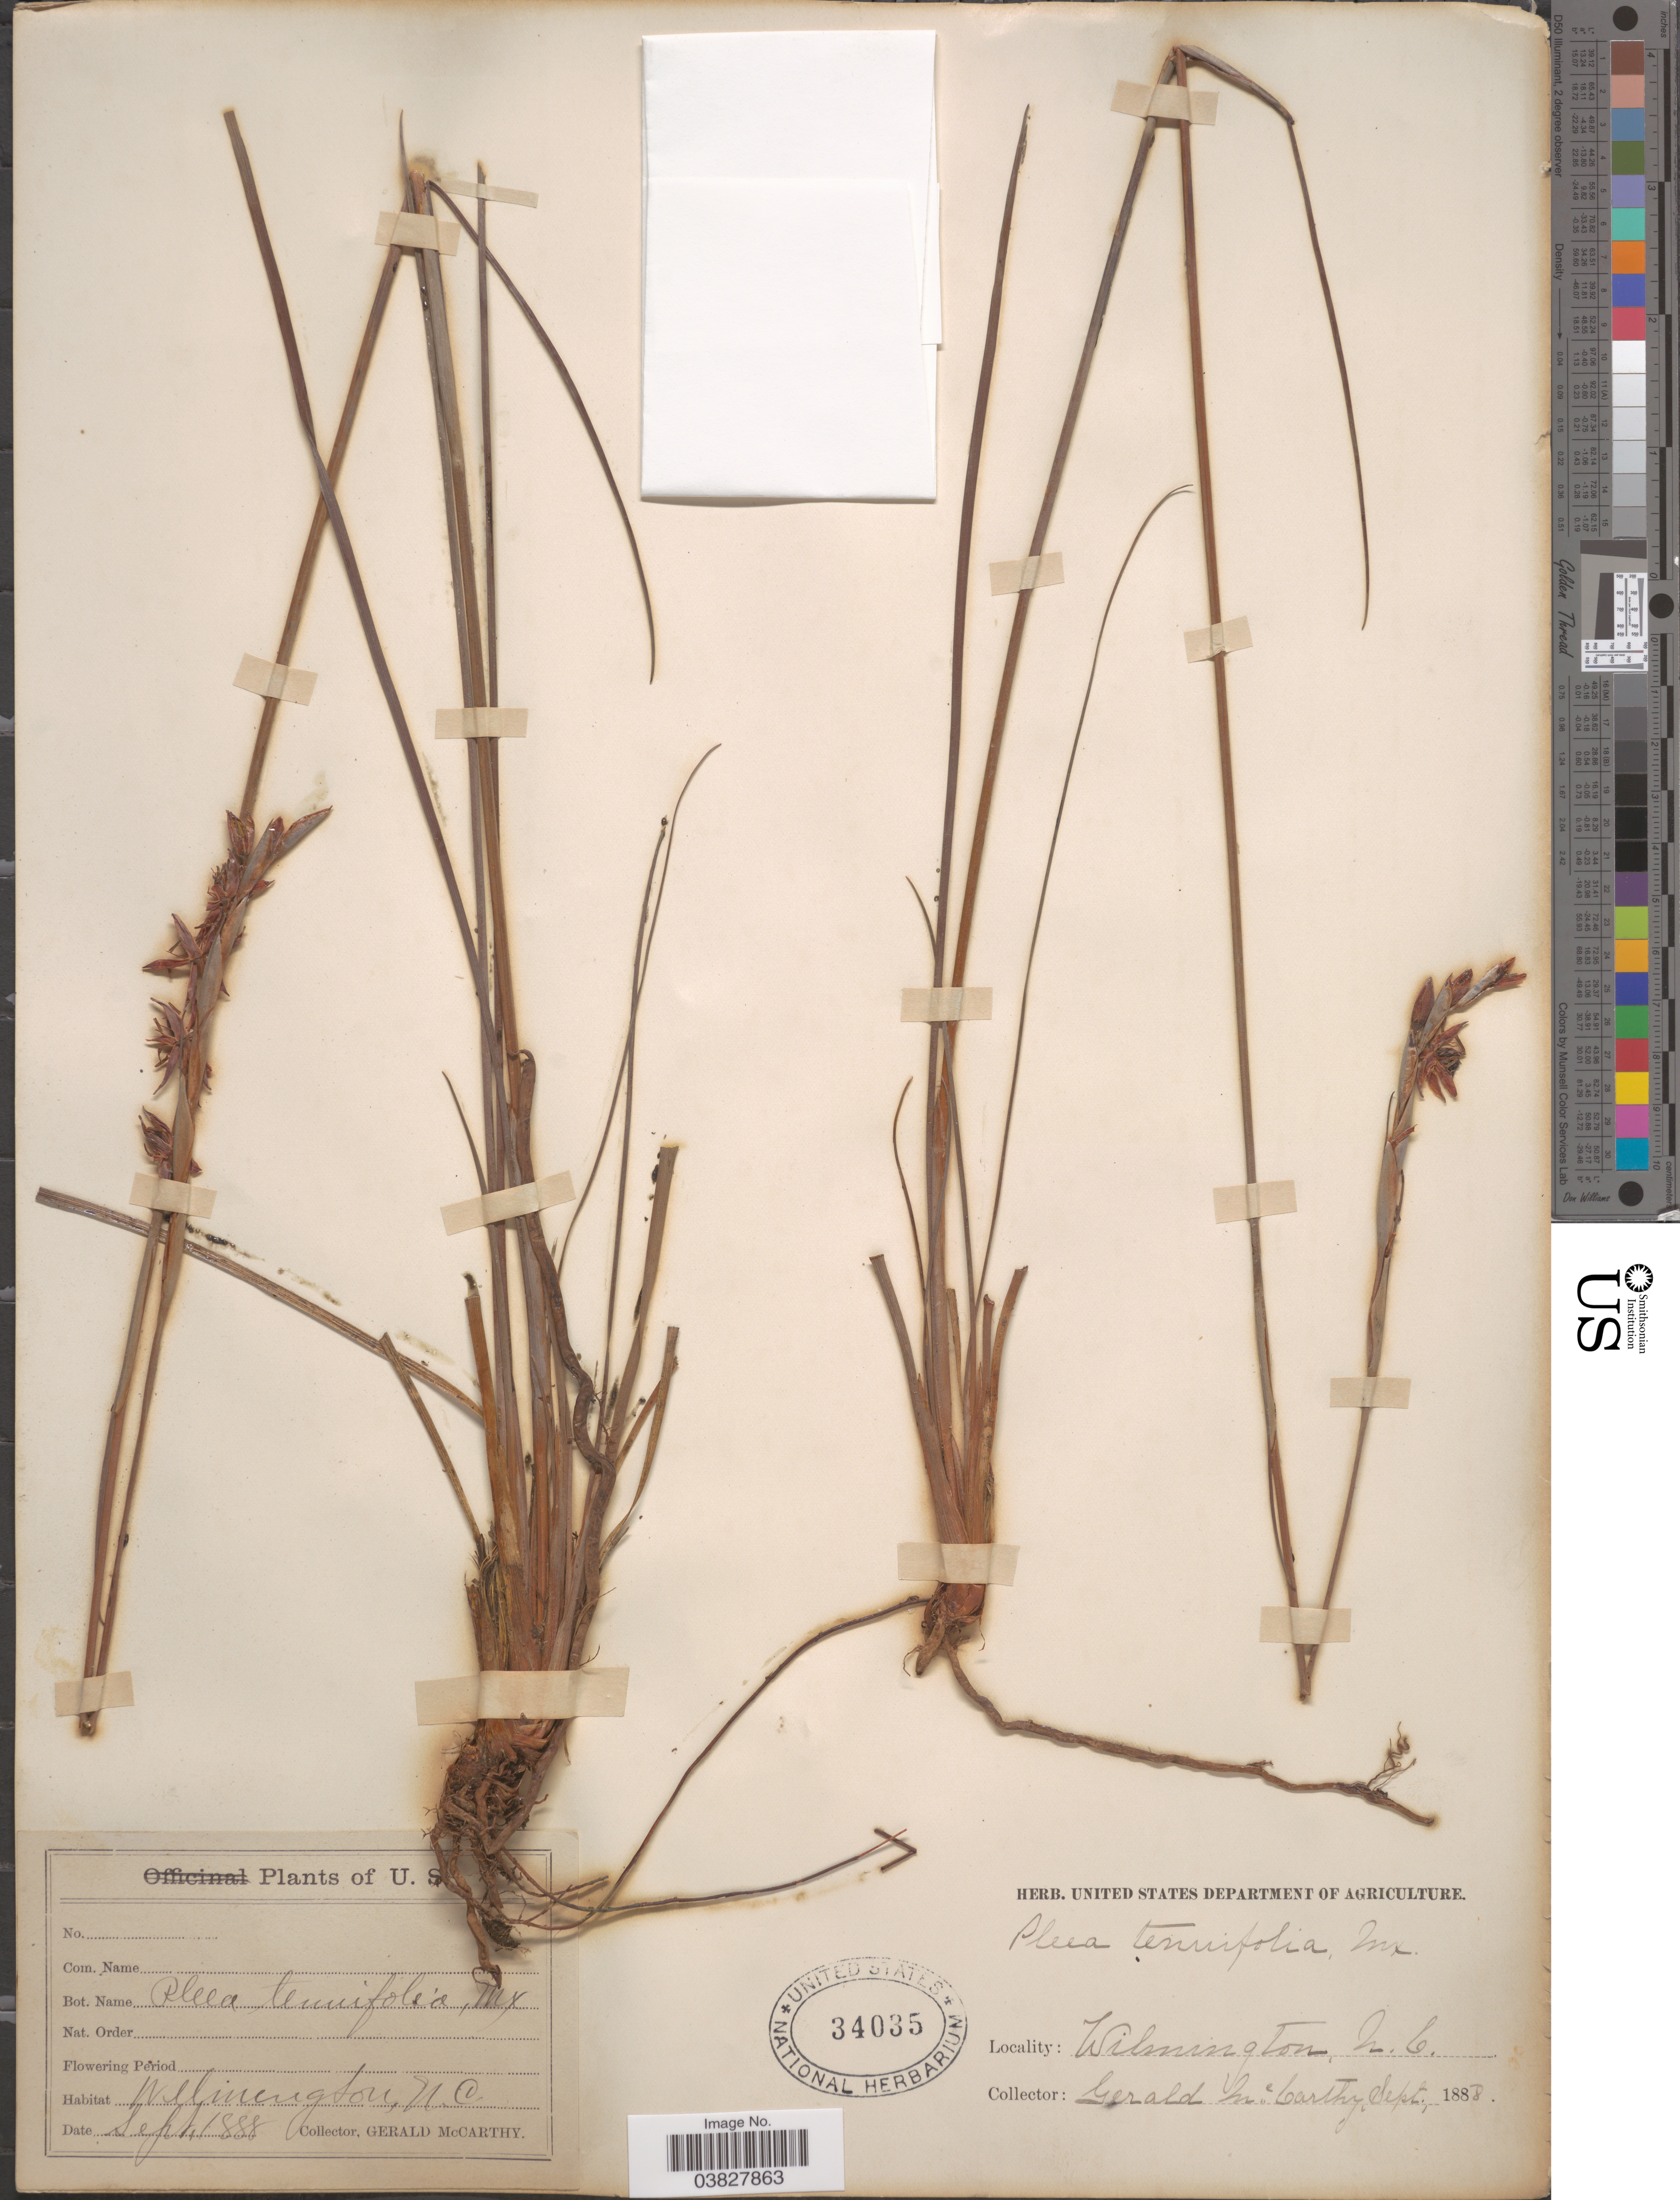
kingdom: Plantae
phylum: Tracheophyta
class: Liliopsida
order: Alismatales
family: Tofieldiaceae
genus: Pleea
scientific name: Pleea tenuifolia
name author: Michx.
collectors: G. McCarthy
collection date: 1888-09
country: United States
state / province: North Carolina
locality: Wilmington.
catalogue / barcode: US 34035